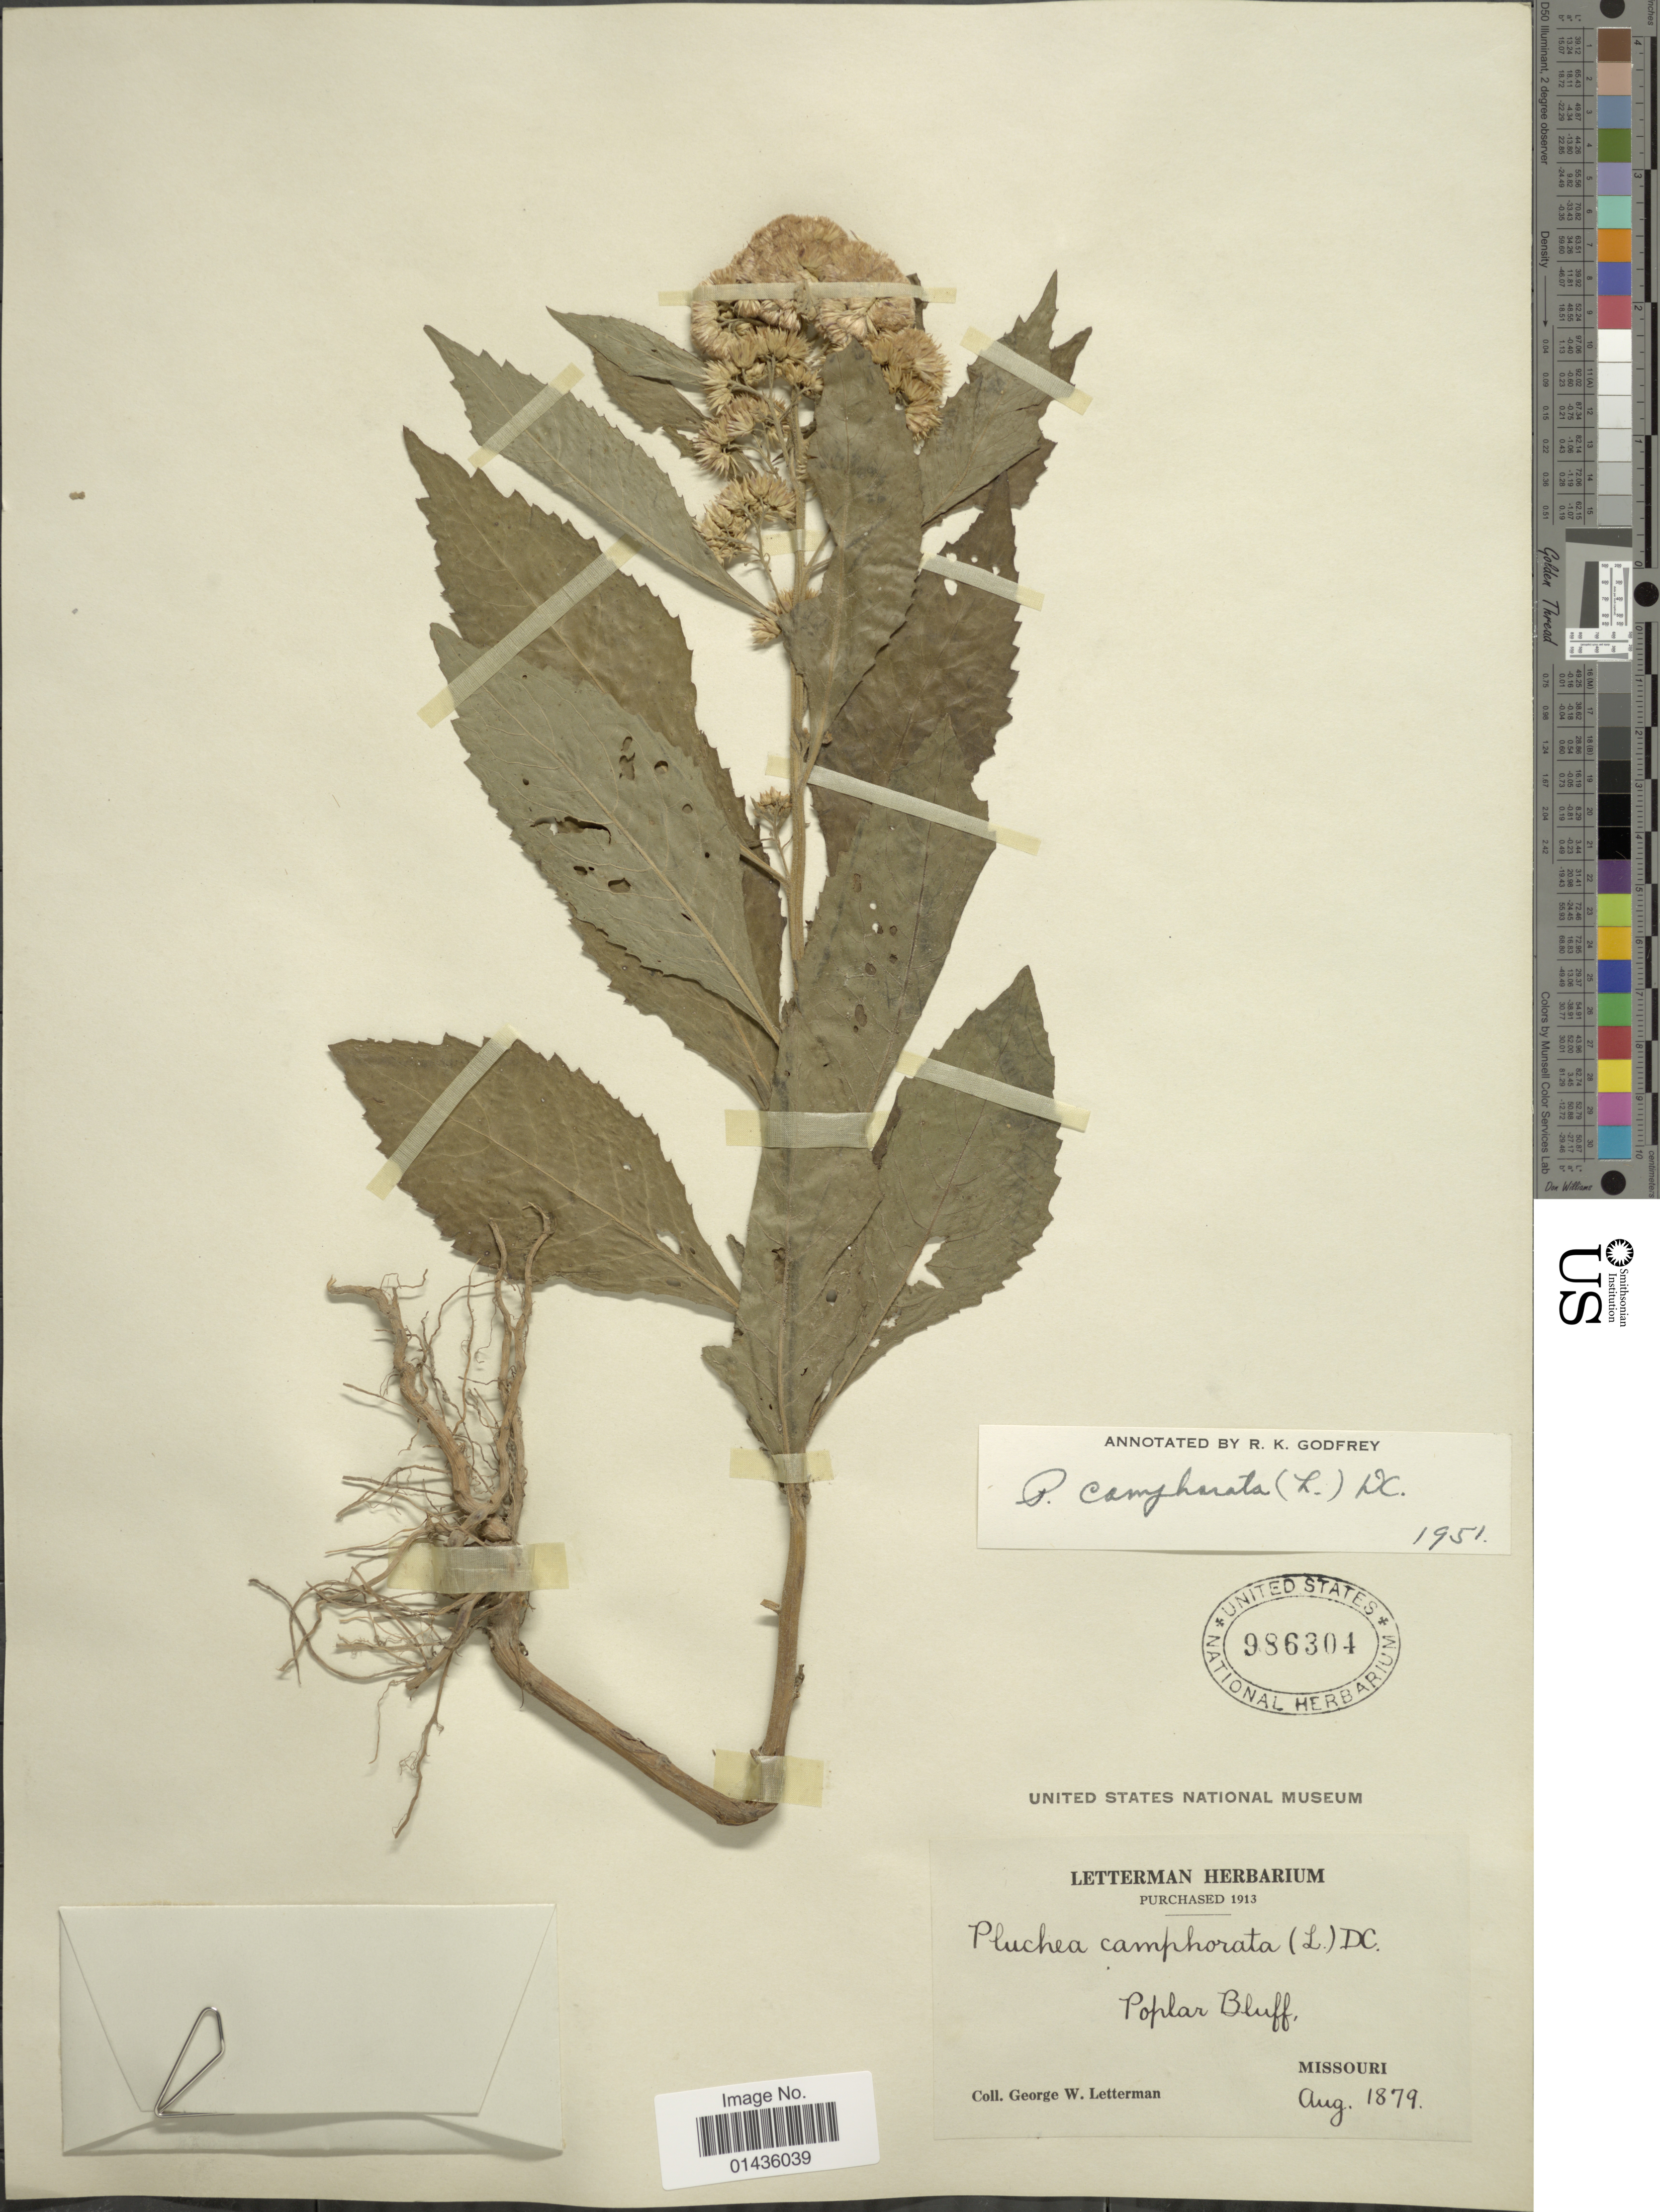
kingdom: Plantae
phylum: Tracheophyta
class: Magnoliopsida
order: Asterales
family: Asteraceae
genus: Pluchea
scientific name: Pluchea camphorata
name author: (L.) DC.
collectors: G. W. Letterman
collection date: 1879-08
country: United States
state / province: Missouri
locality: Poplar Bluff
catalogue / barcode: US 986304